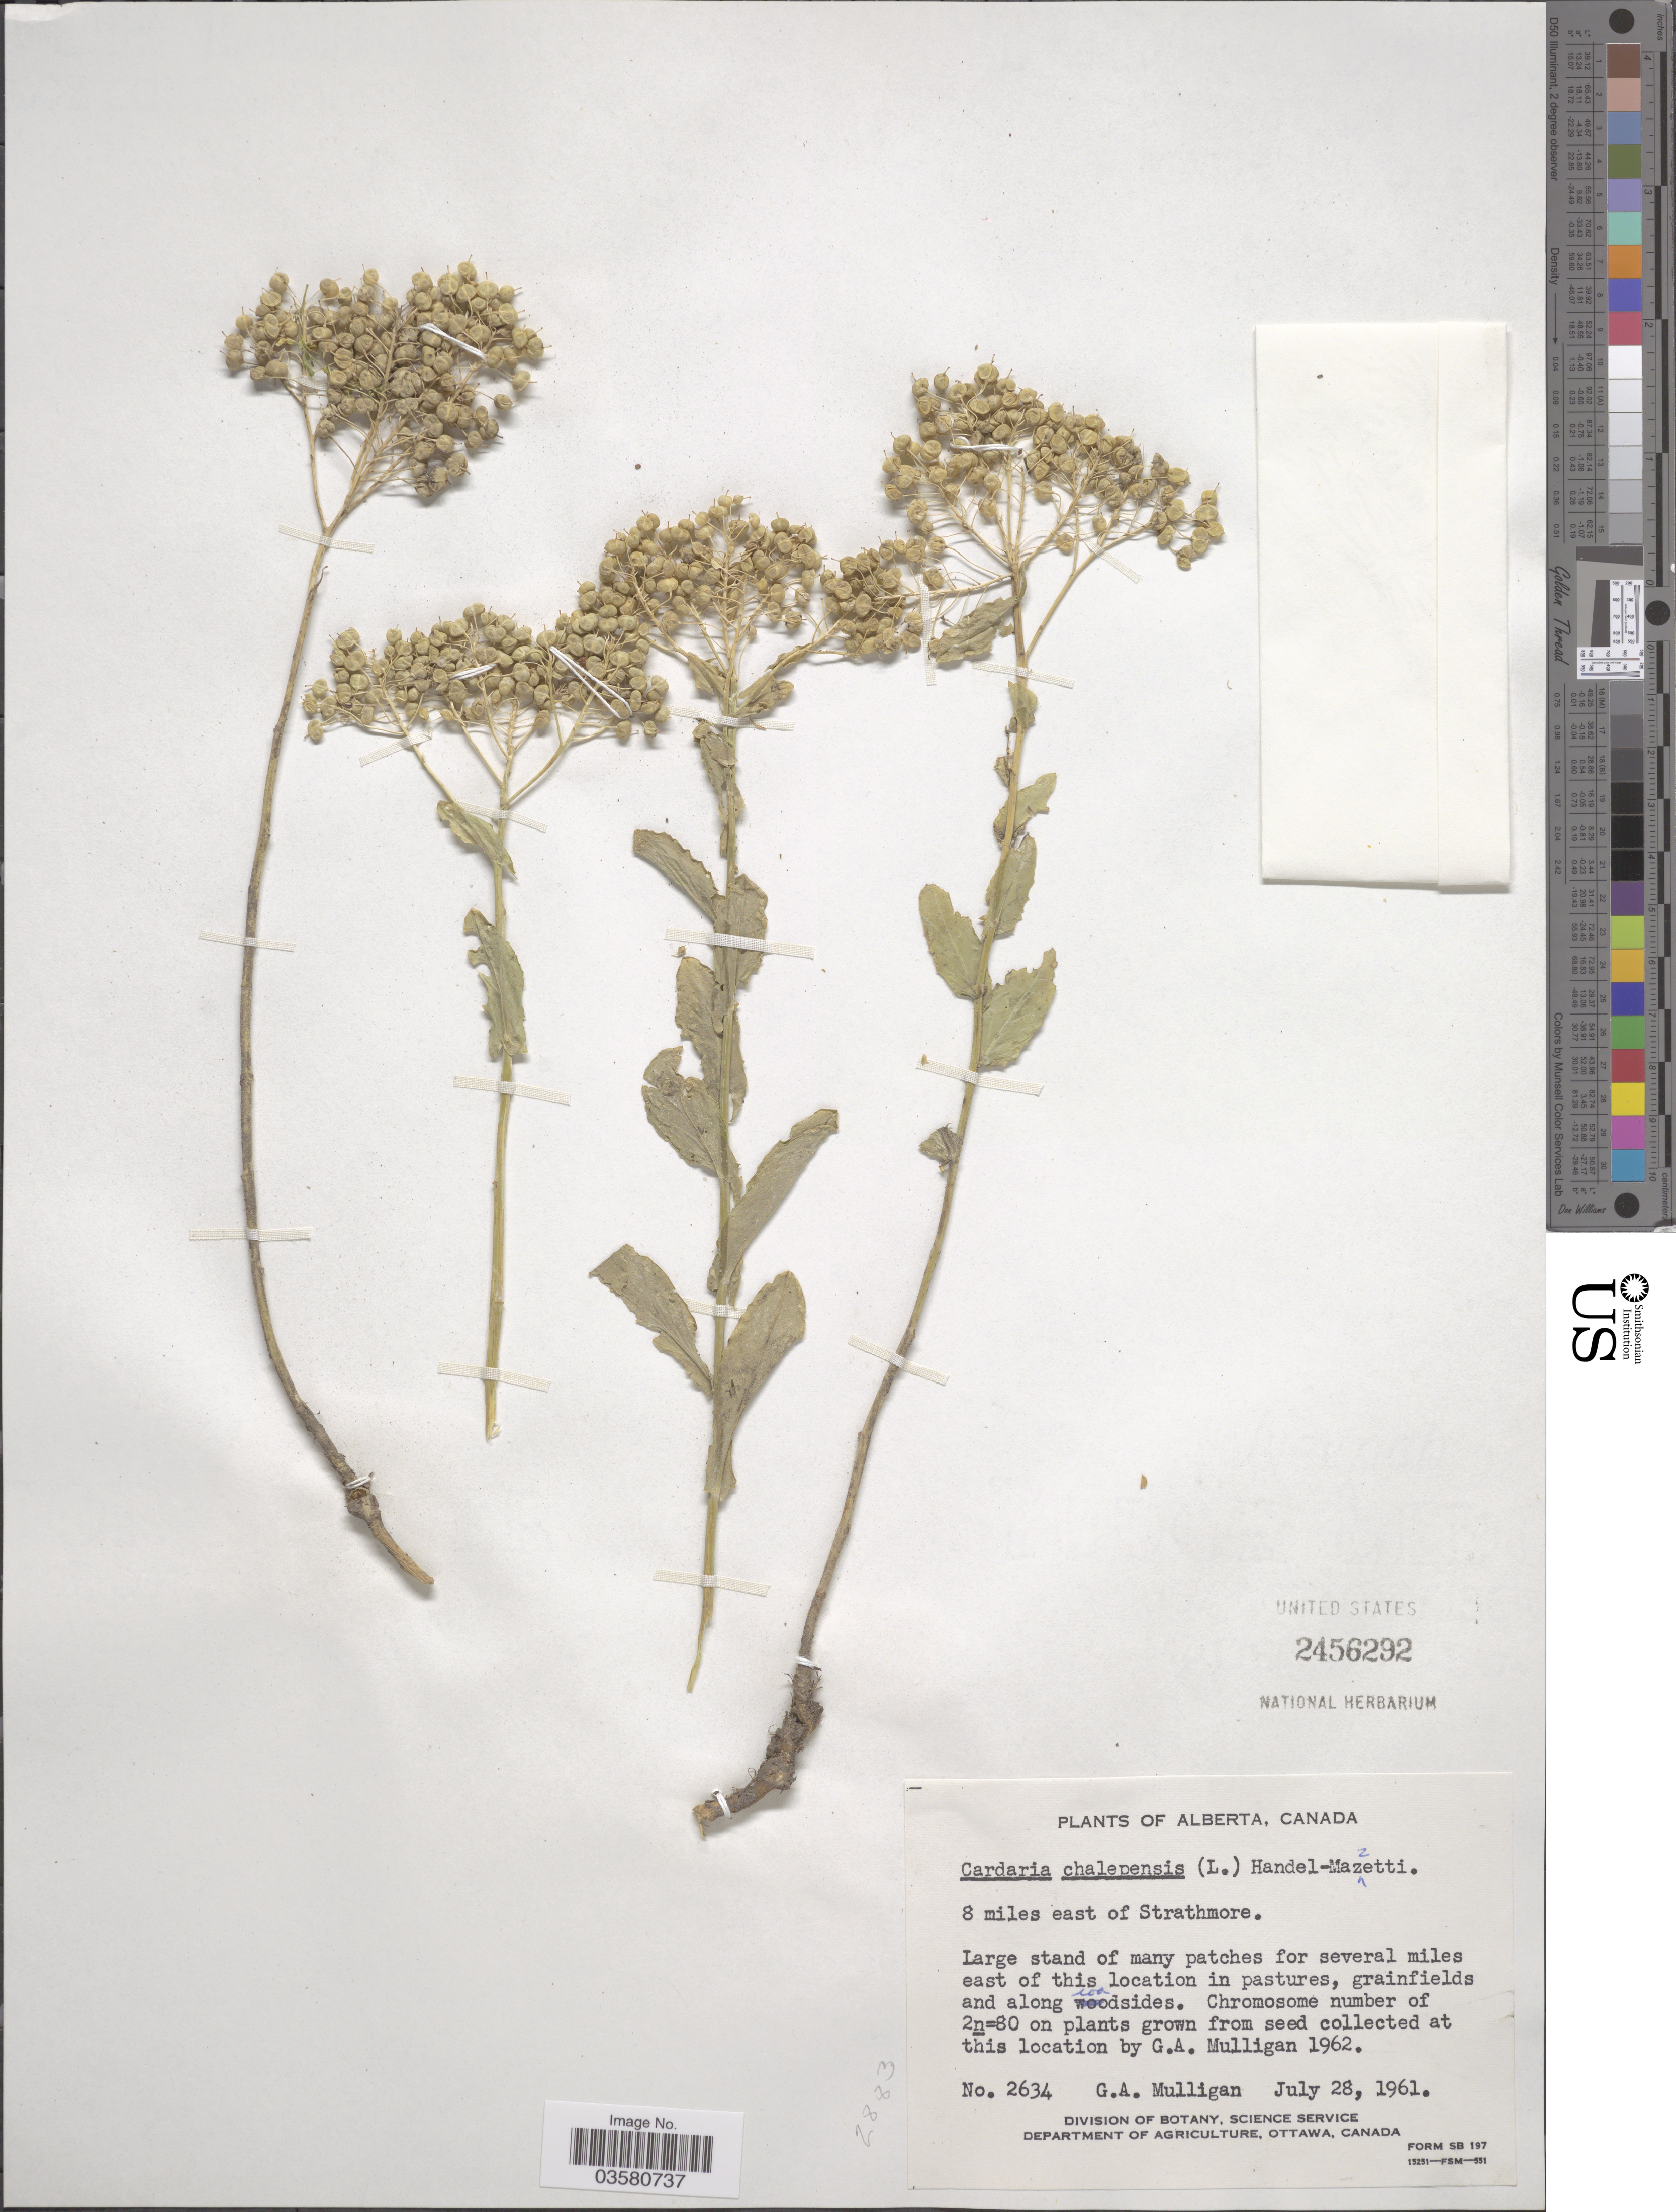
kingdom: Plantae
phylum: Tracheophyta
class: Magnoliopsida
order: Brassicales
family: Brassicaceae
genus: Lepidium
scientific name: Lepidium chalepense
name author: L.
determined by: Strong, M. T., (US), Smithsonian Institution - National Museum of Natural History (UNITED STATES)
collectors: G. Mulligan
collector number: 2634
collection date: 1961-07-28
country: Canada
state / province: Alberta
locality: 8 miles east of Strathmore. Large stand of many patches for several miles east of this location in pastures, grainfields and along roadsides.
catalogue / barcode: US 2456292